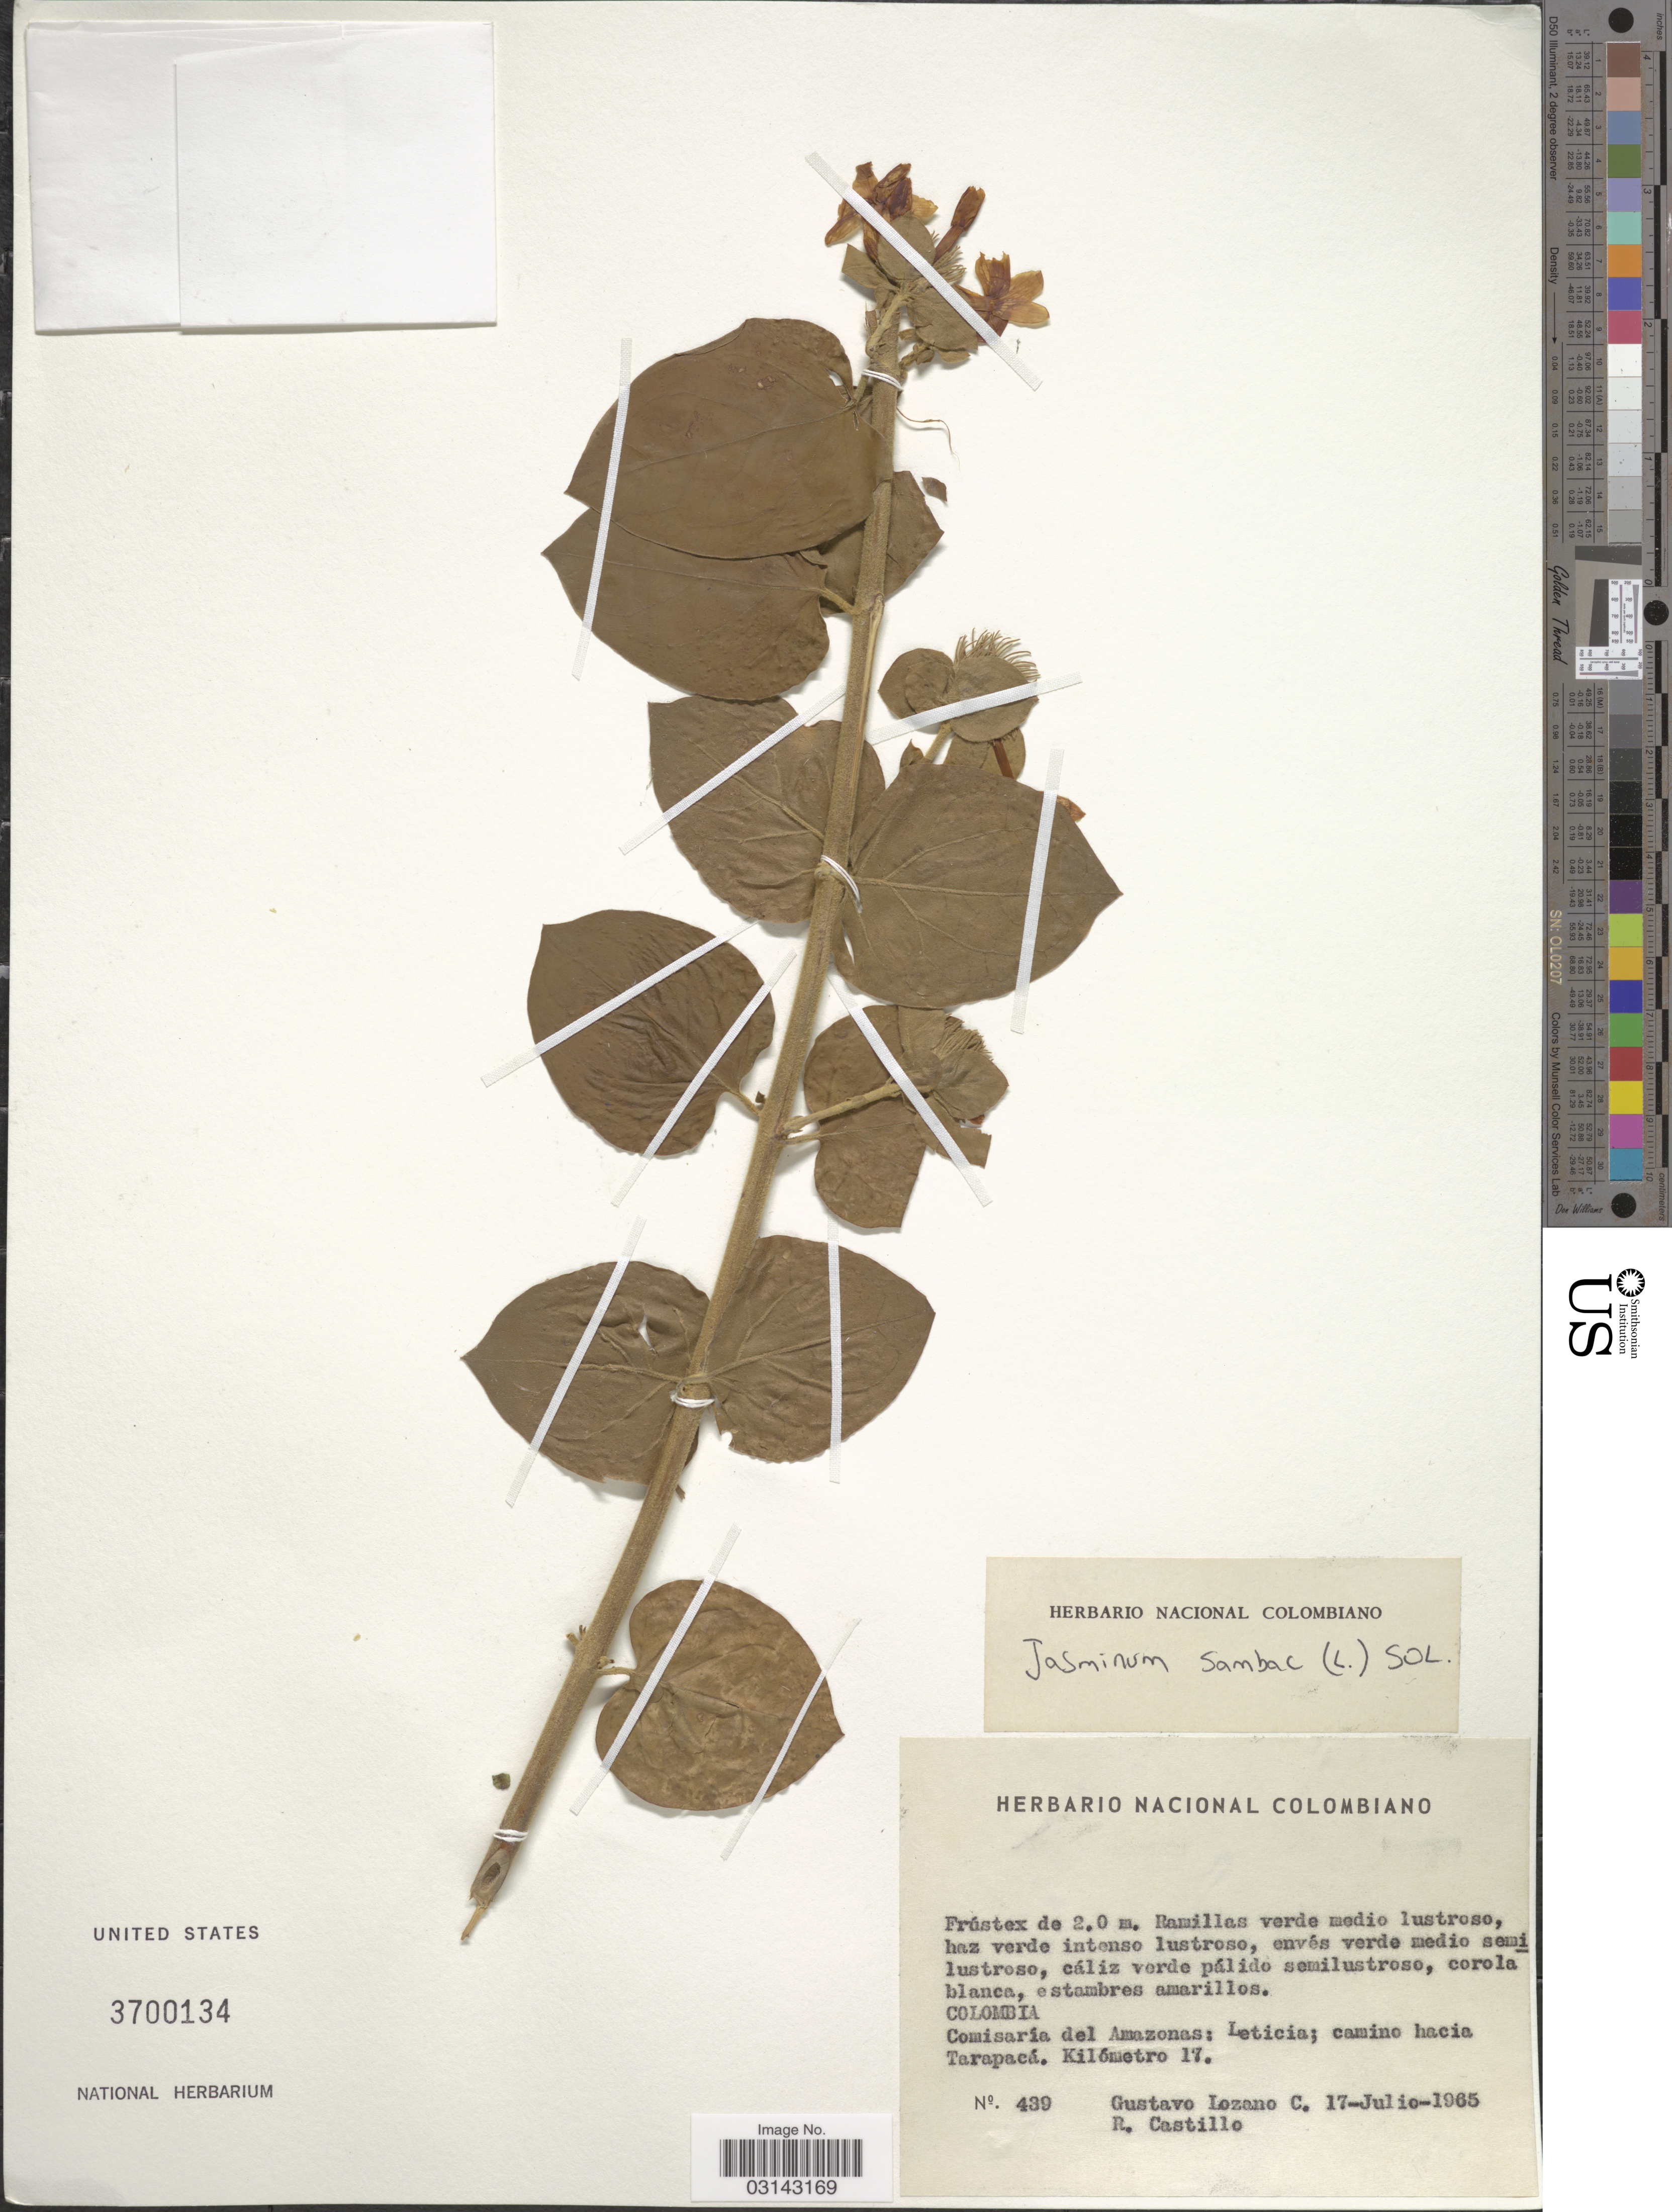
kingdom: Plantae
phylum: Tracheophyta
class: Magnoliopsida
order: Lamiales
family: Oleaceae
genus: Jasminum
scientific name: Jasminum sambac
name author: (L.) Aiton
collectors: G. Lozano-Contreras & R. Castillo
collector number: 439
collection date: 1965-07-17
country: Colombia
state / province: Amazônas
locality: Comisaría del Amazonas: Leticia; camino hacia Tarapacá. Kilómetro 17.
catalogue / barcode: US 3700134